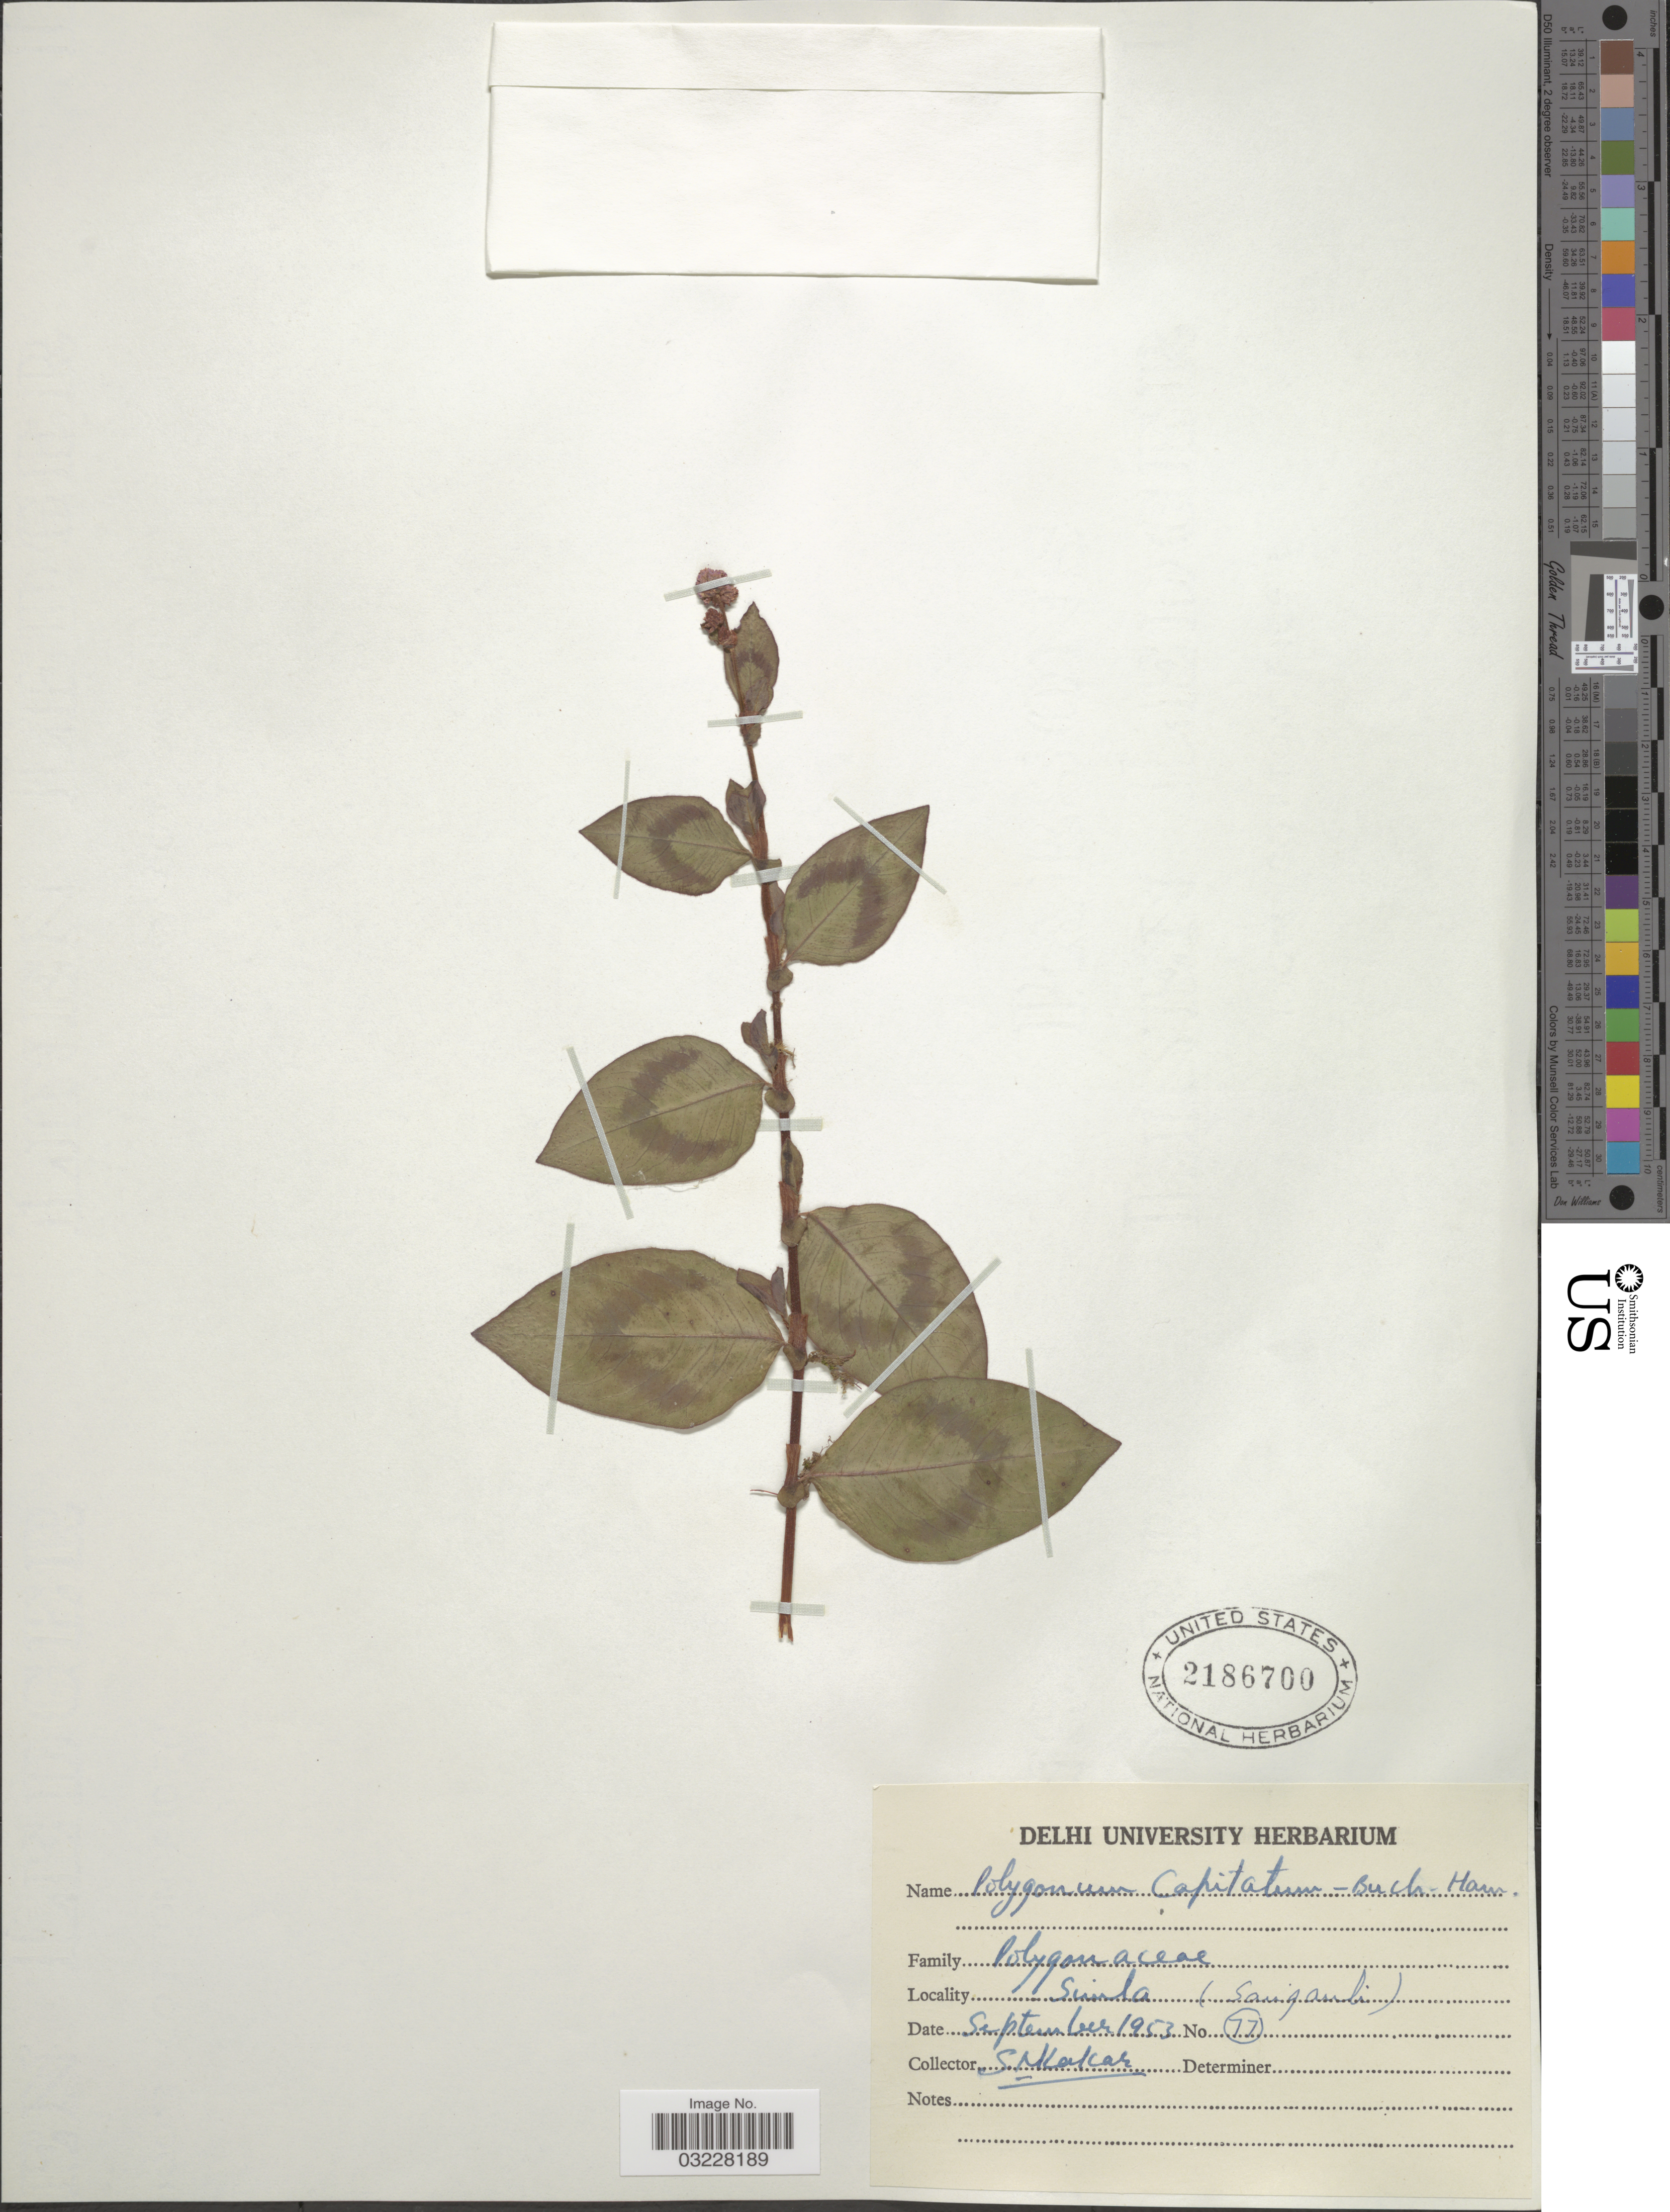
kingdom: Plantae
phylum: Tracheophyta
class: Magnoliopsida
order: Caryophyllales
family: Polygonaceae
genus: Polygonum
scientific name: Polygonum capitatum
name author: Buch.-Ham. ex D. Don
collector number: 77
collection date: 1953-09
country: India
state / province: Delhi, Capital Territory of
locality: Simla (Sanganli).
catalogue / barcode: US 2186700